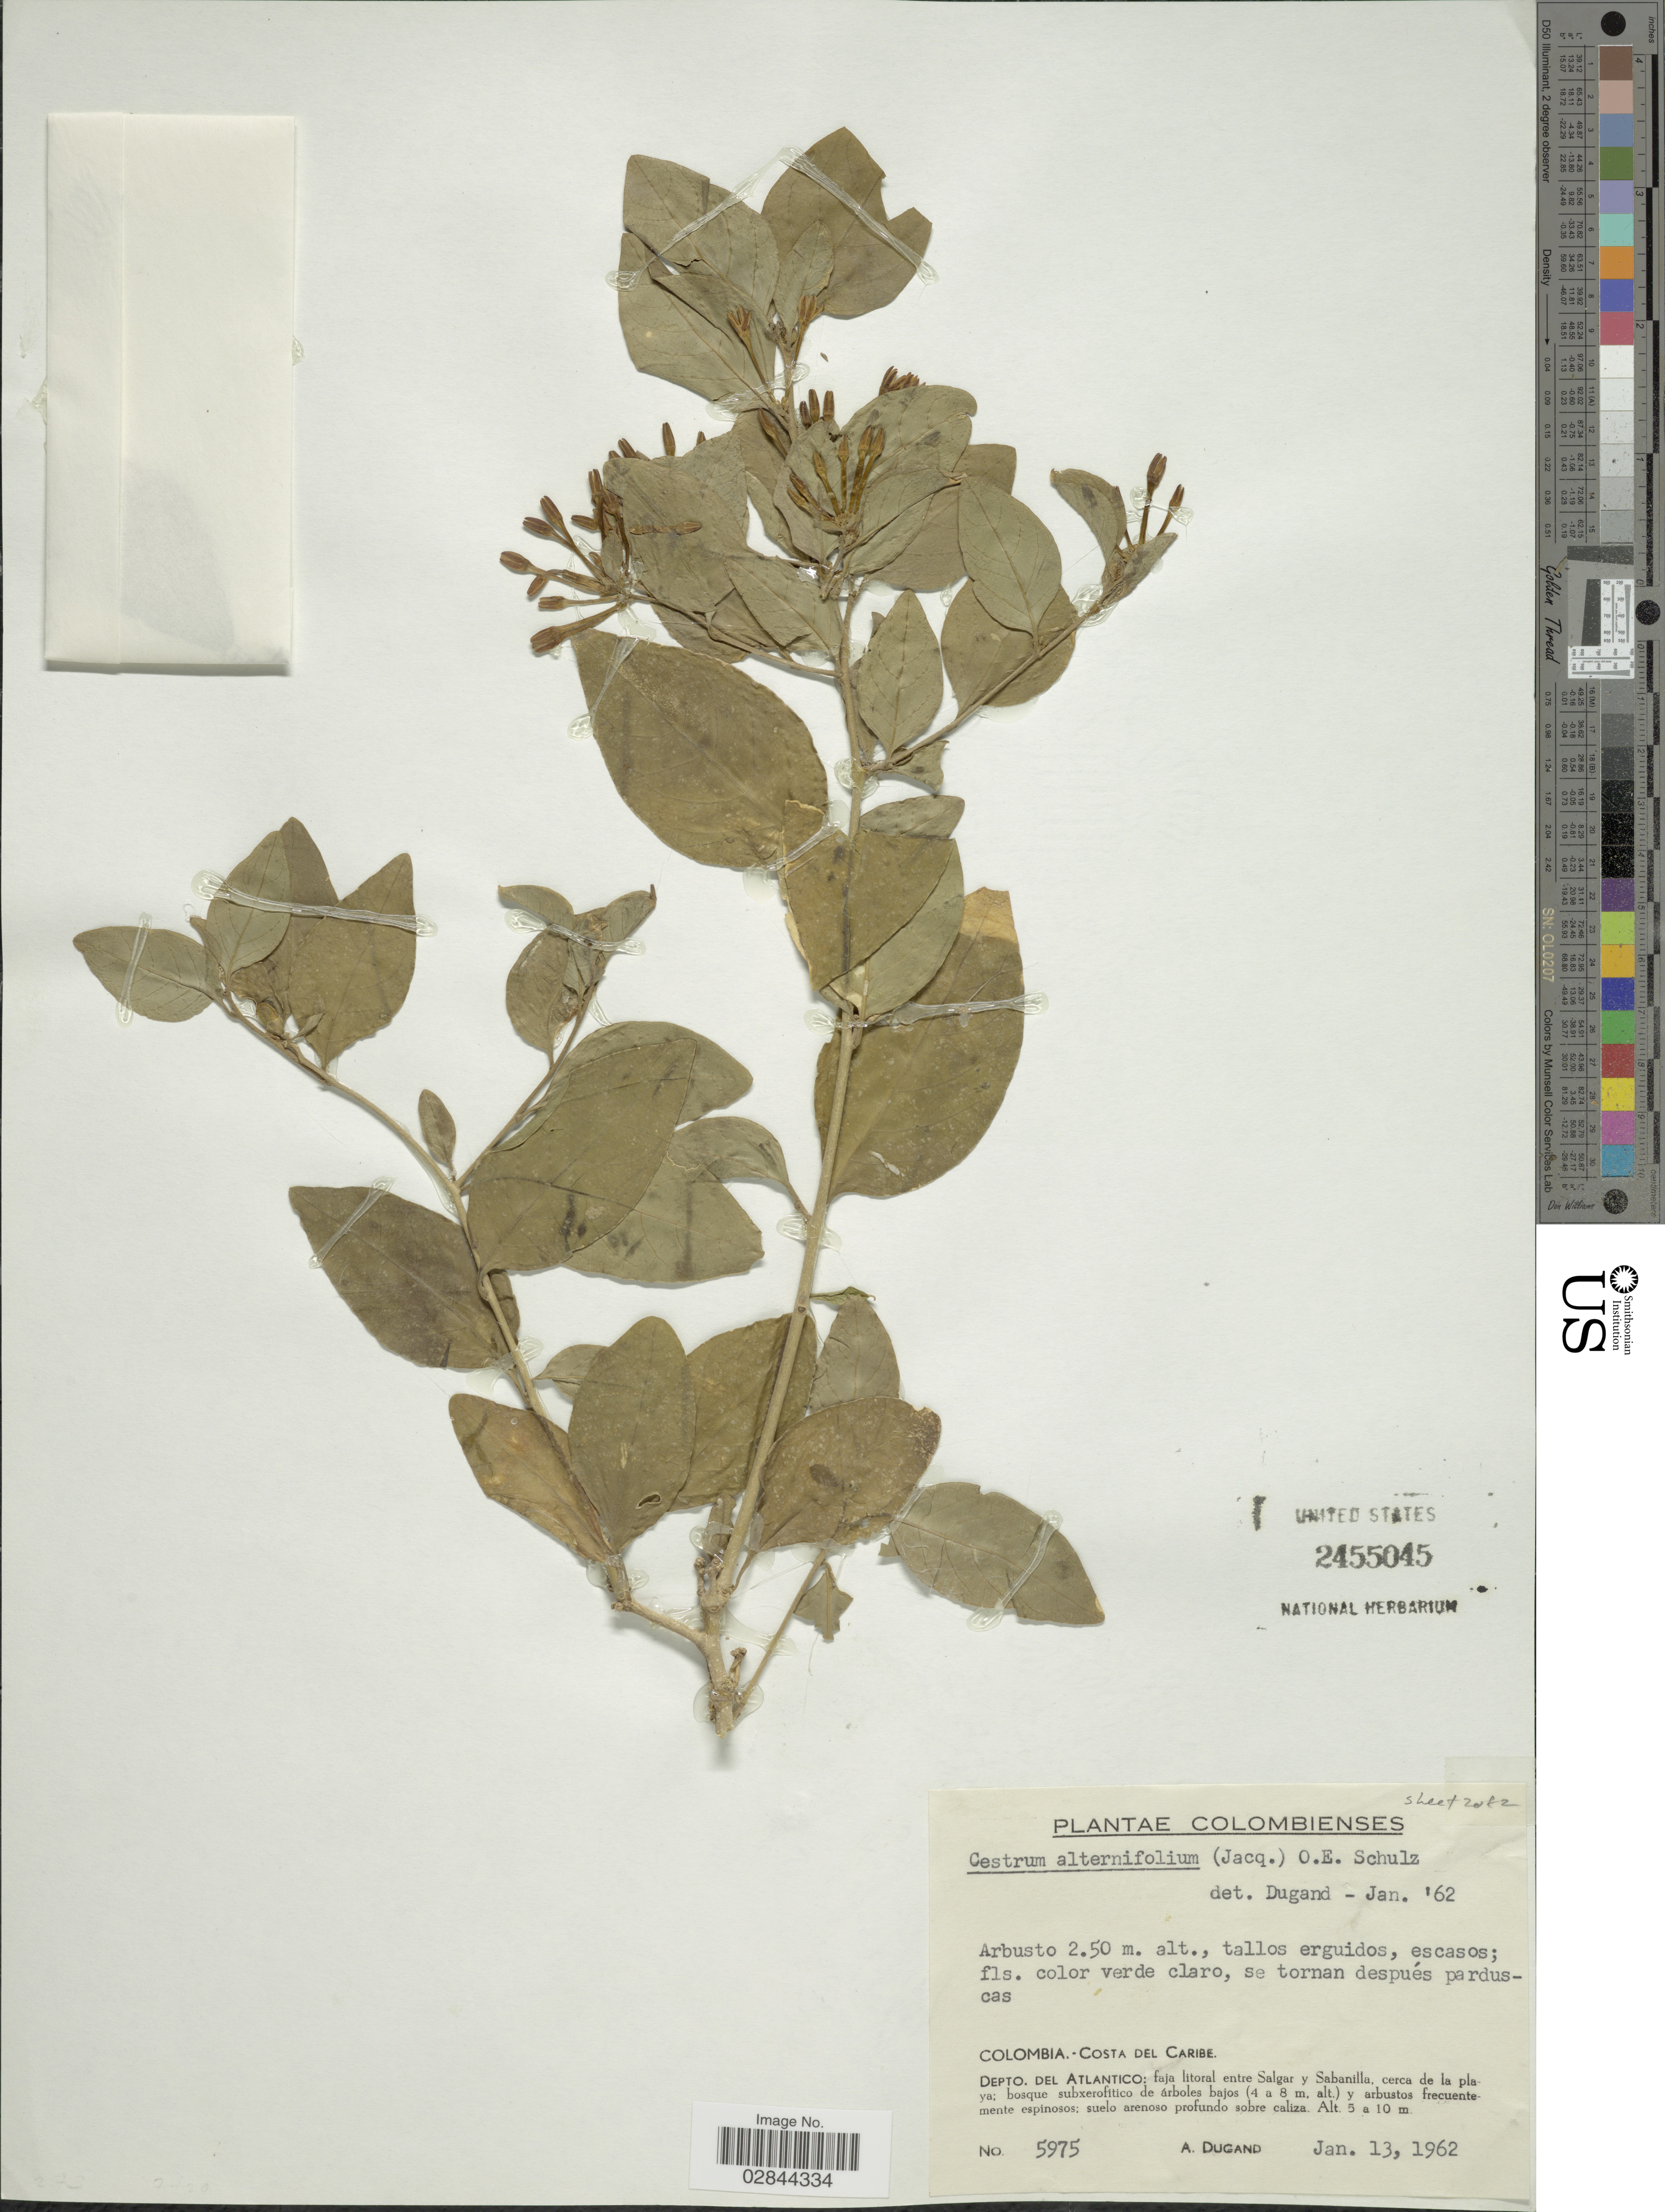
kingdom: Plantae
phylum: Tracheophyta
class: Magnoliopsida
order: Solanales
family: Solanaceae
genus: Cestrum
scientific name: Cestrum alternifolium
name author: (Jacq.) O.E. Schulz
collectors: A. Dugand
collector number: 5975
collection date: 1962-01-13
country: Colombia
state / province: Atlántico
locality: Costa del Caribe, Depto. del Atlantico, faja litoral entre Salgar y Sabanilla, cerca de la playa.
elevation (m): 5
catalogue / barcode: US 2455045